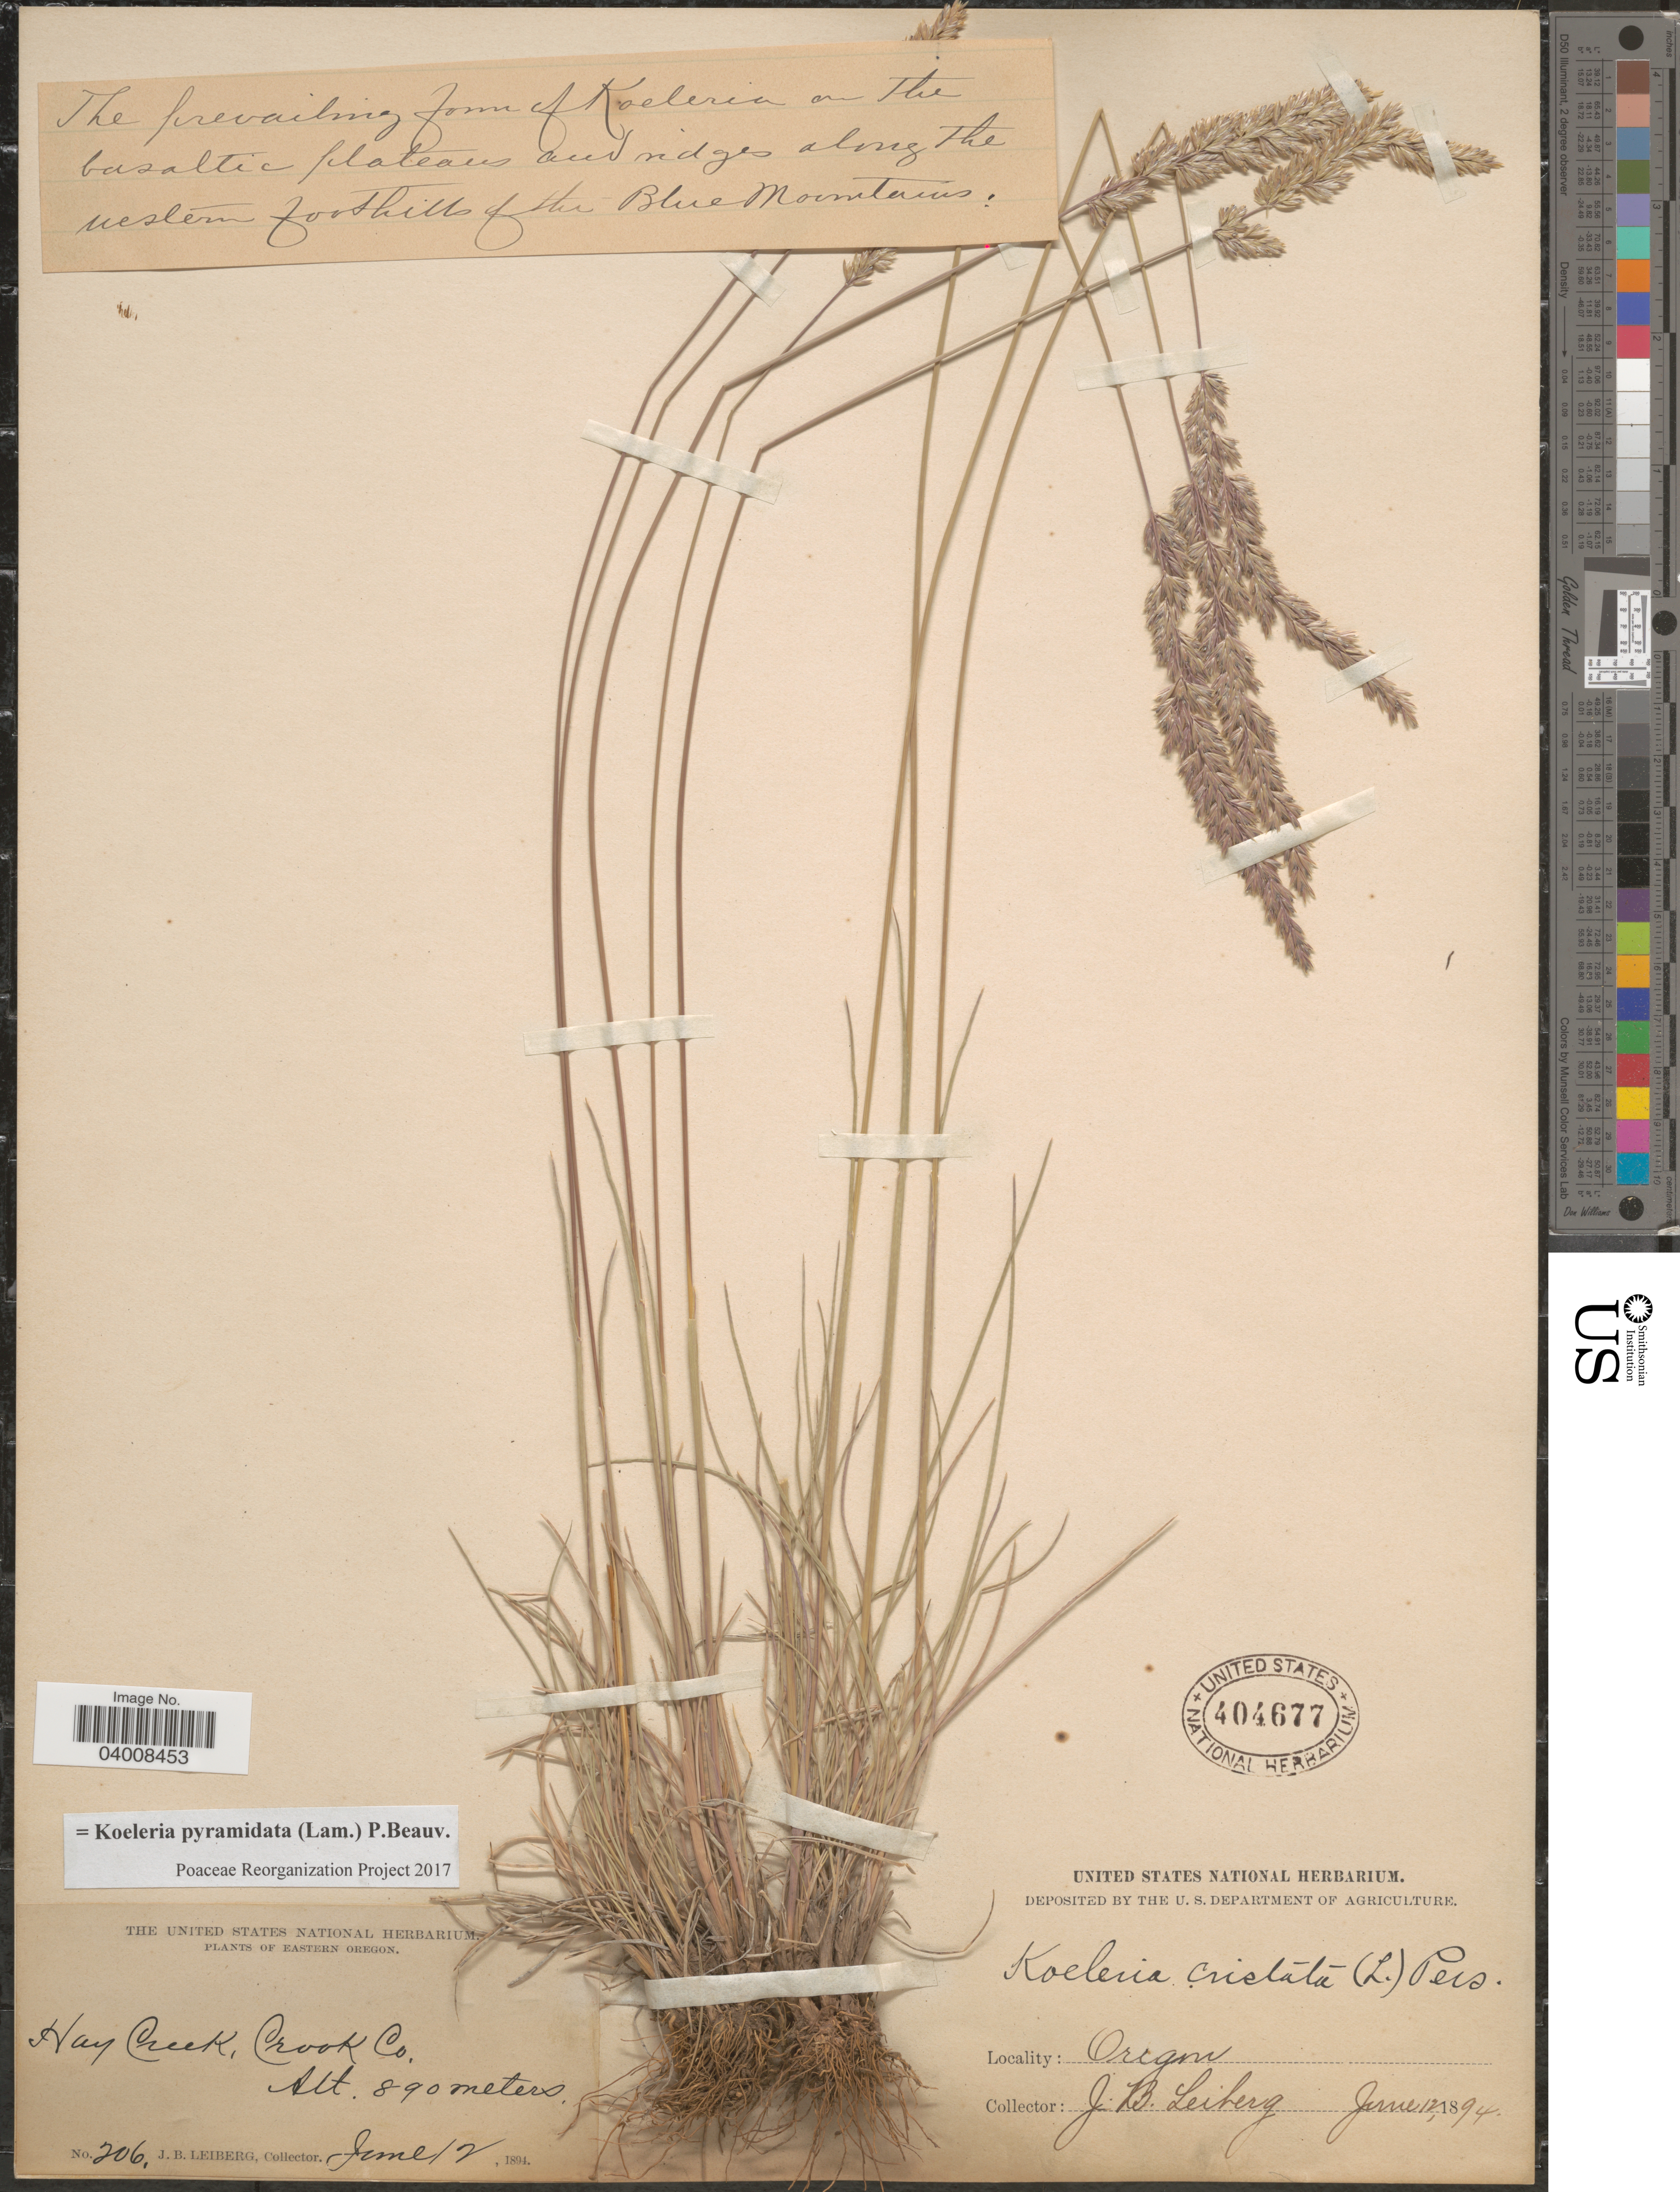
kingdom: Plantae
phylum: Tracheophyta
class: Liliopsida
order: Poales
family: Poaceae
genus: Koeleria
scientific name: Koeleria pyramidata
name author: (Lam.) P. Beauv.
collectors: J. B. Leiberg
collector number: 206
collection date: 1894-06-12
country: United States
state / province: Oregon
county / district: Crook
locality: Eastern Oregon. Hay Creek, Crook Co.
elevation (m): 890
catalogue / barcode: US 404677